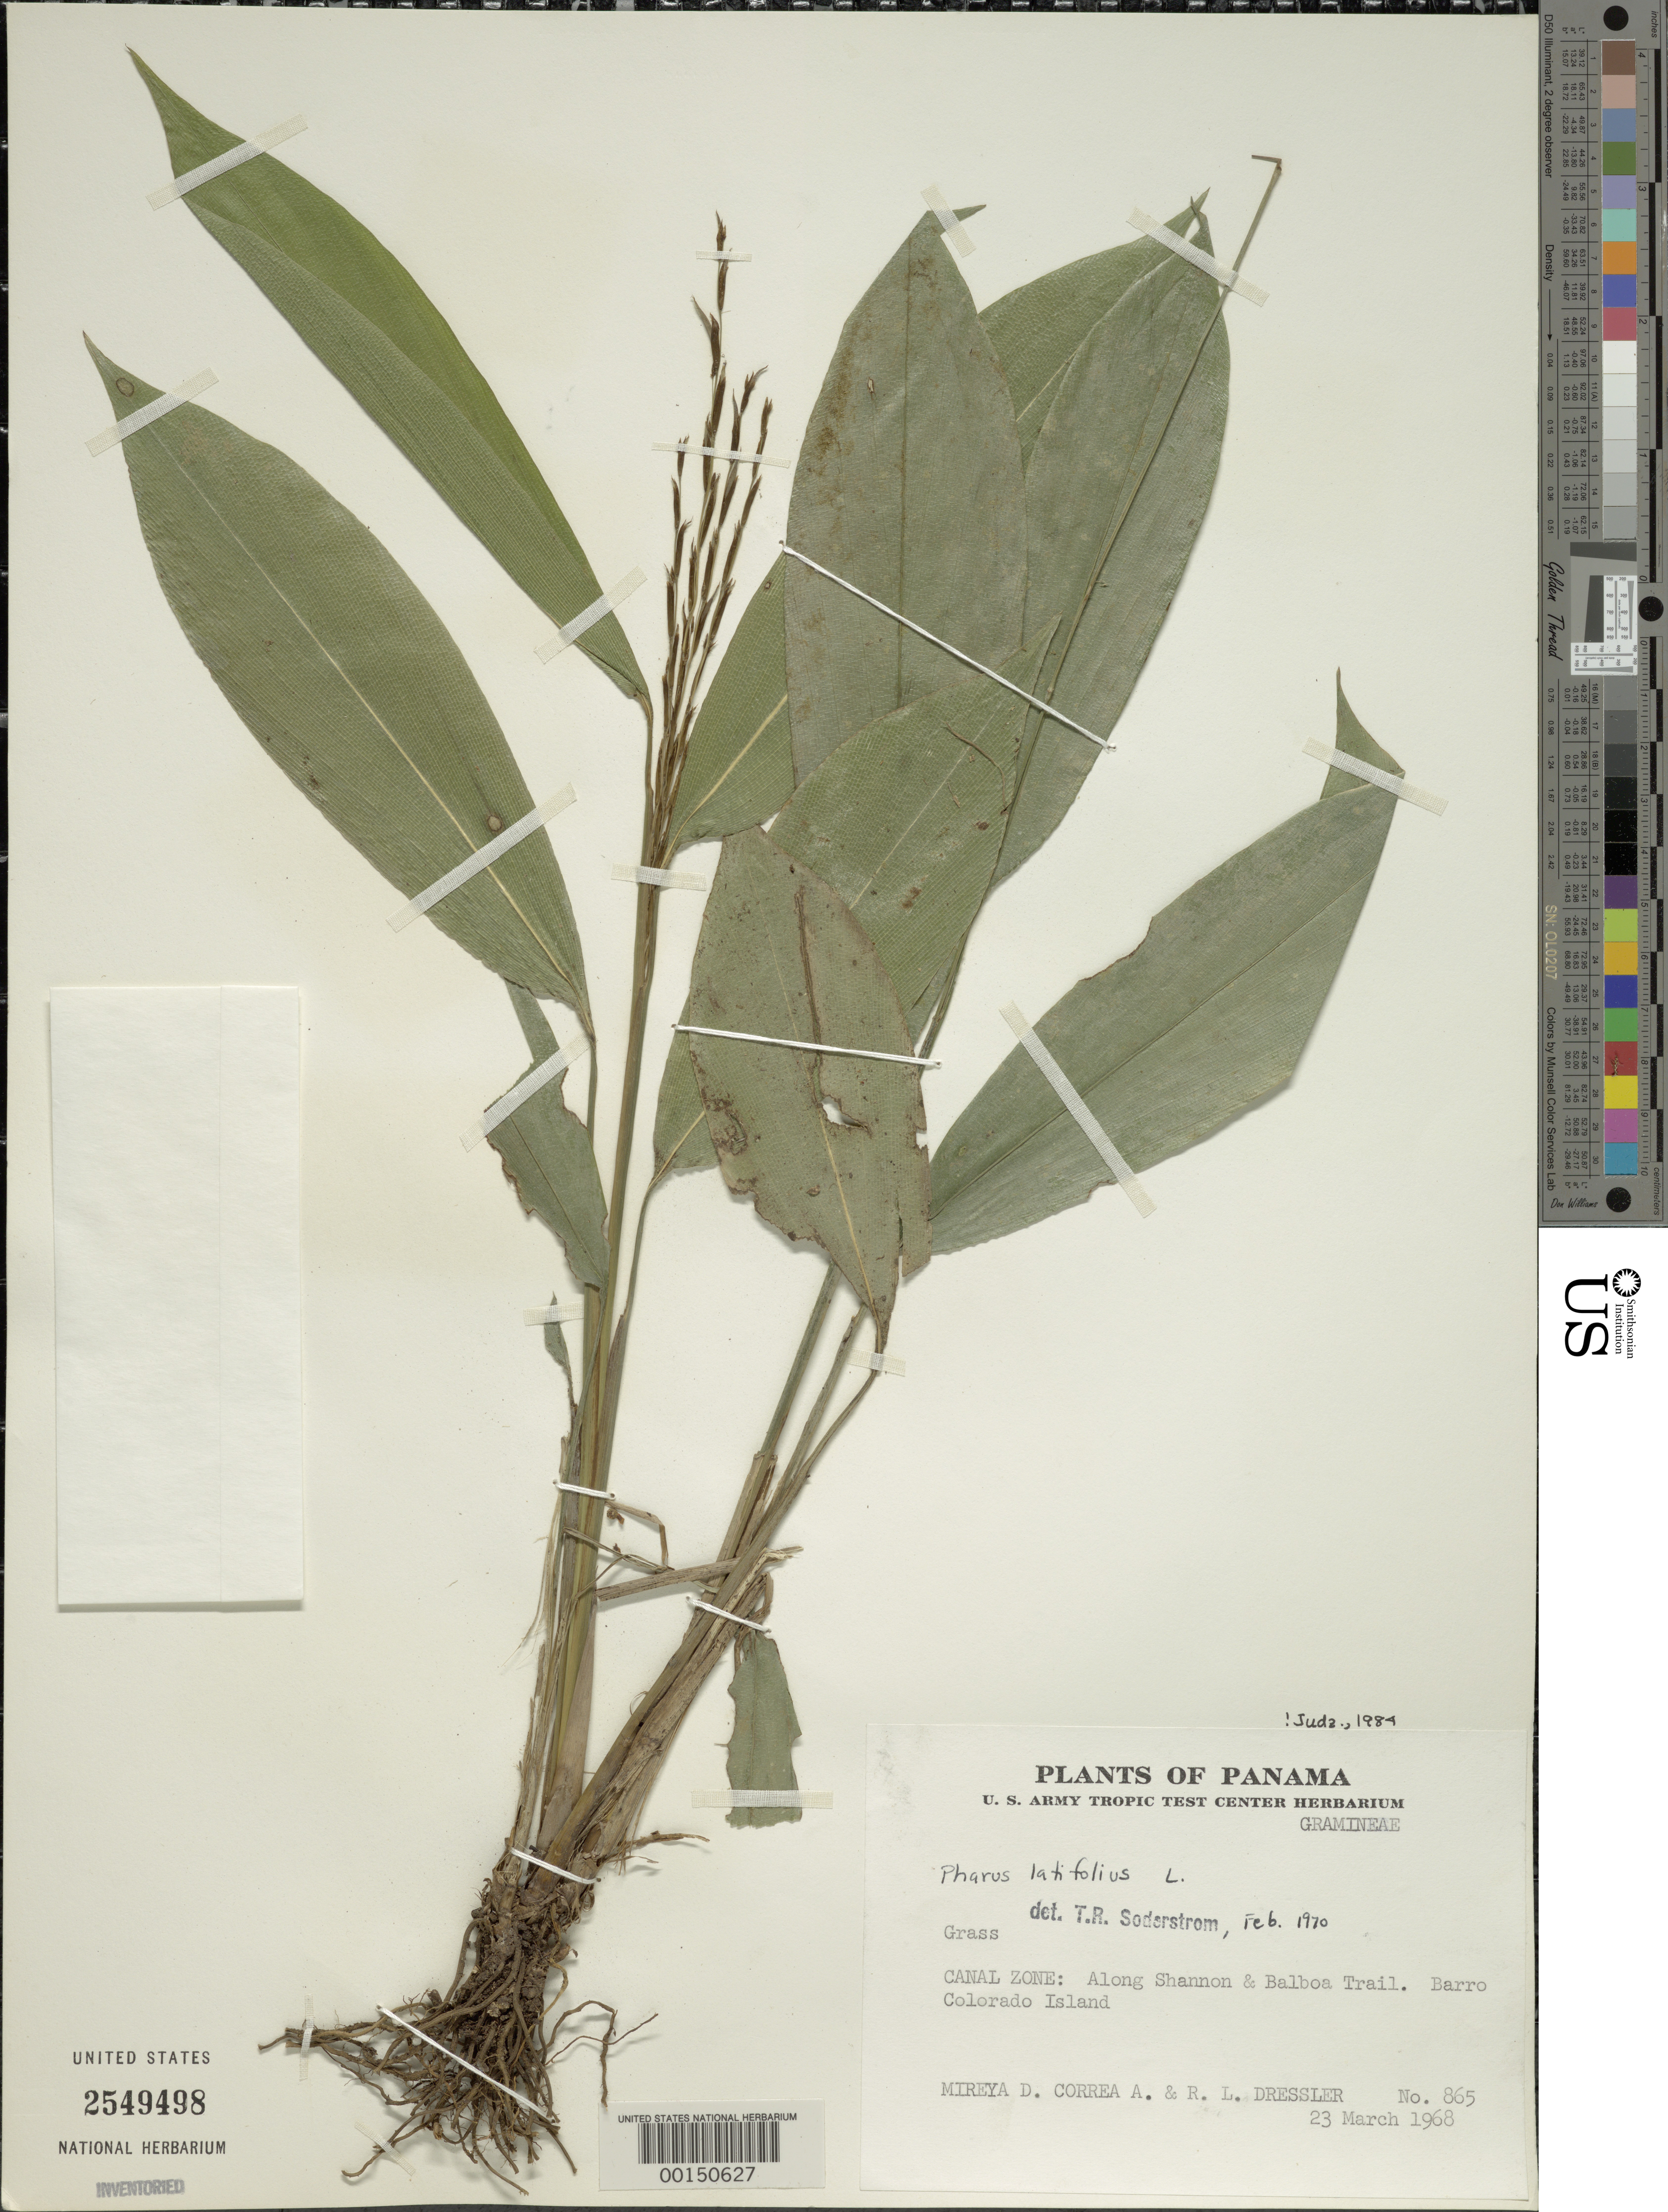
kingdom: Plantae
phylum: Tracheophyta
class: Liliopsida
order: Poales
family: Poaceae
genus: Pharus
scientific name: Pharus latifolius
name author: L.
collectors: M. D. Corrêa-A. & R. Dressler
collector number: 865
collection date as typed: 23 Mar 1968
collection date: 1968-03-23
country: Panama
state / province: Panamá Oeste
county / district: Canal Zone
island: Barro Colorado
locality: Barro Colorado I.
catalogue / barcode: US 2549498